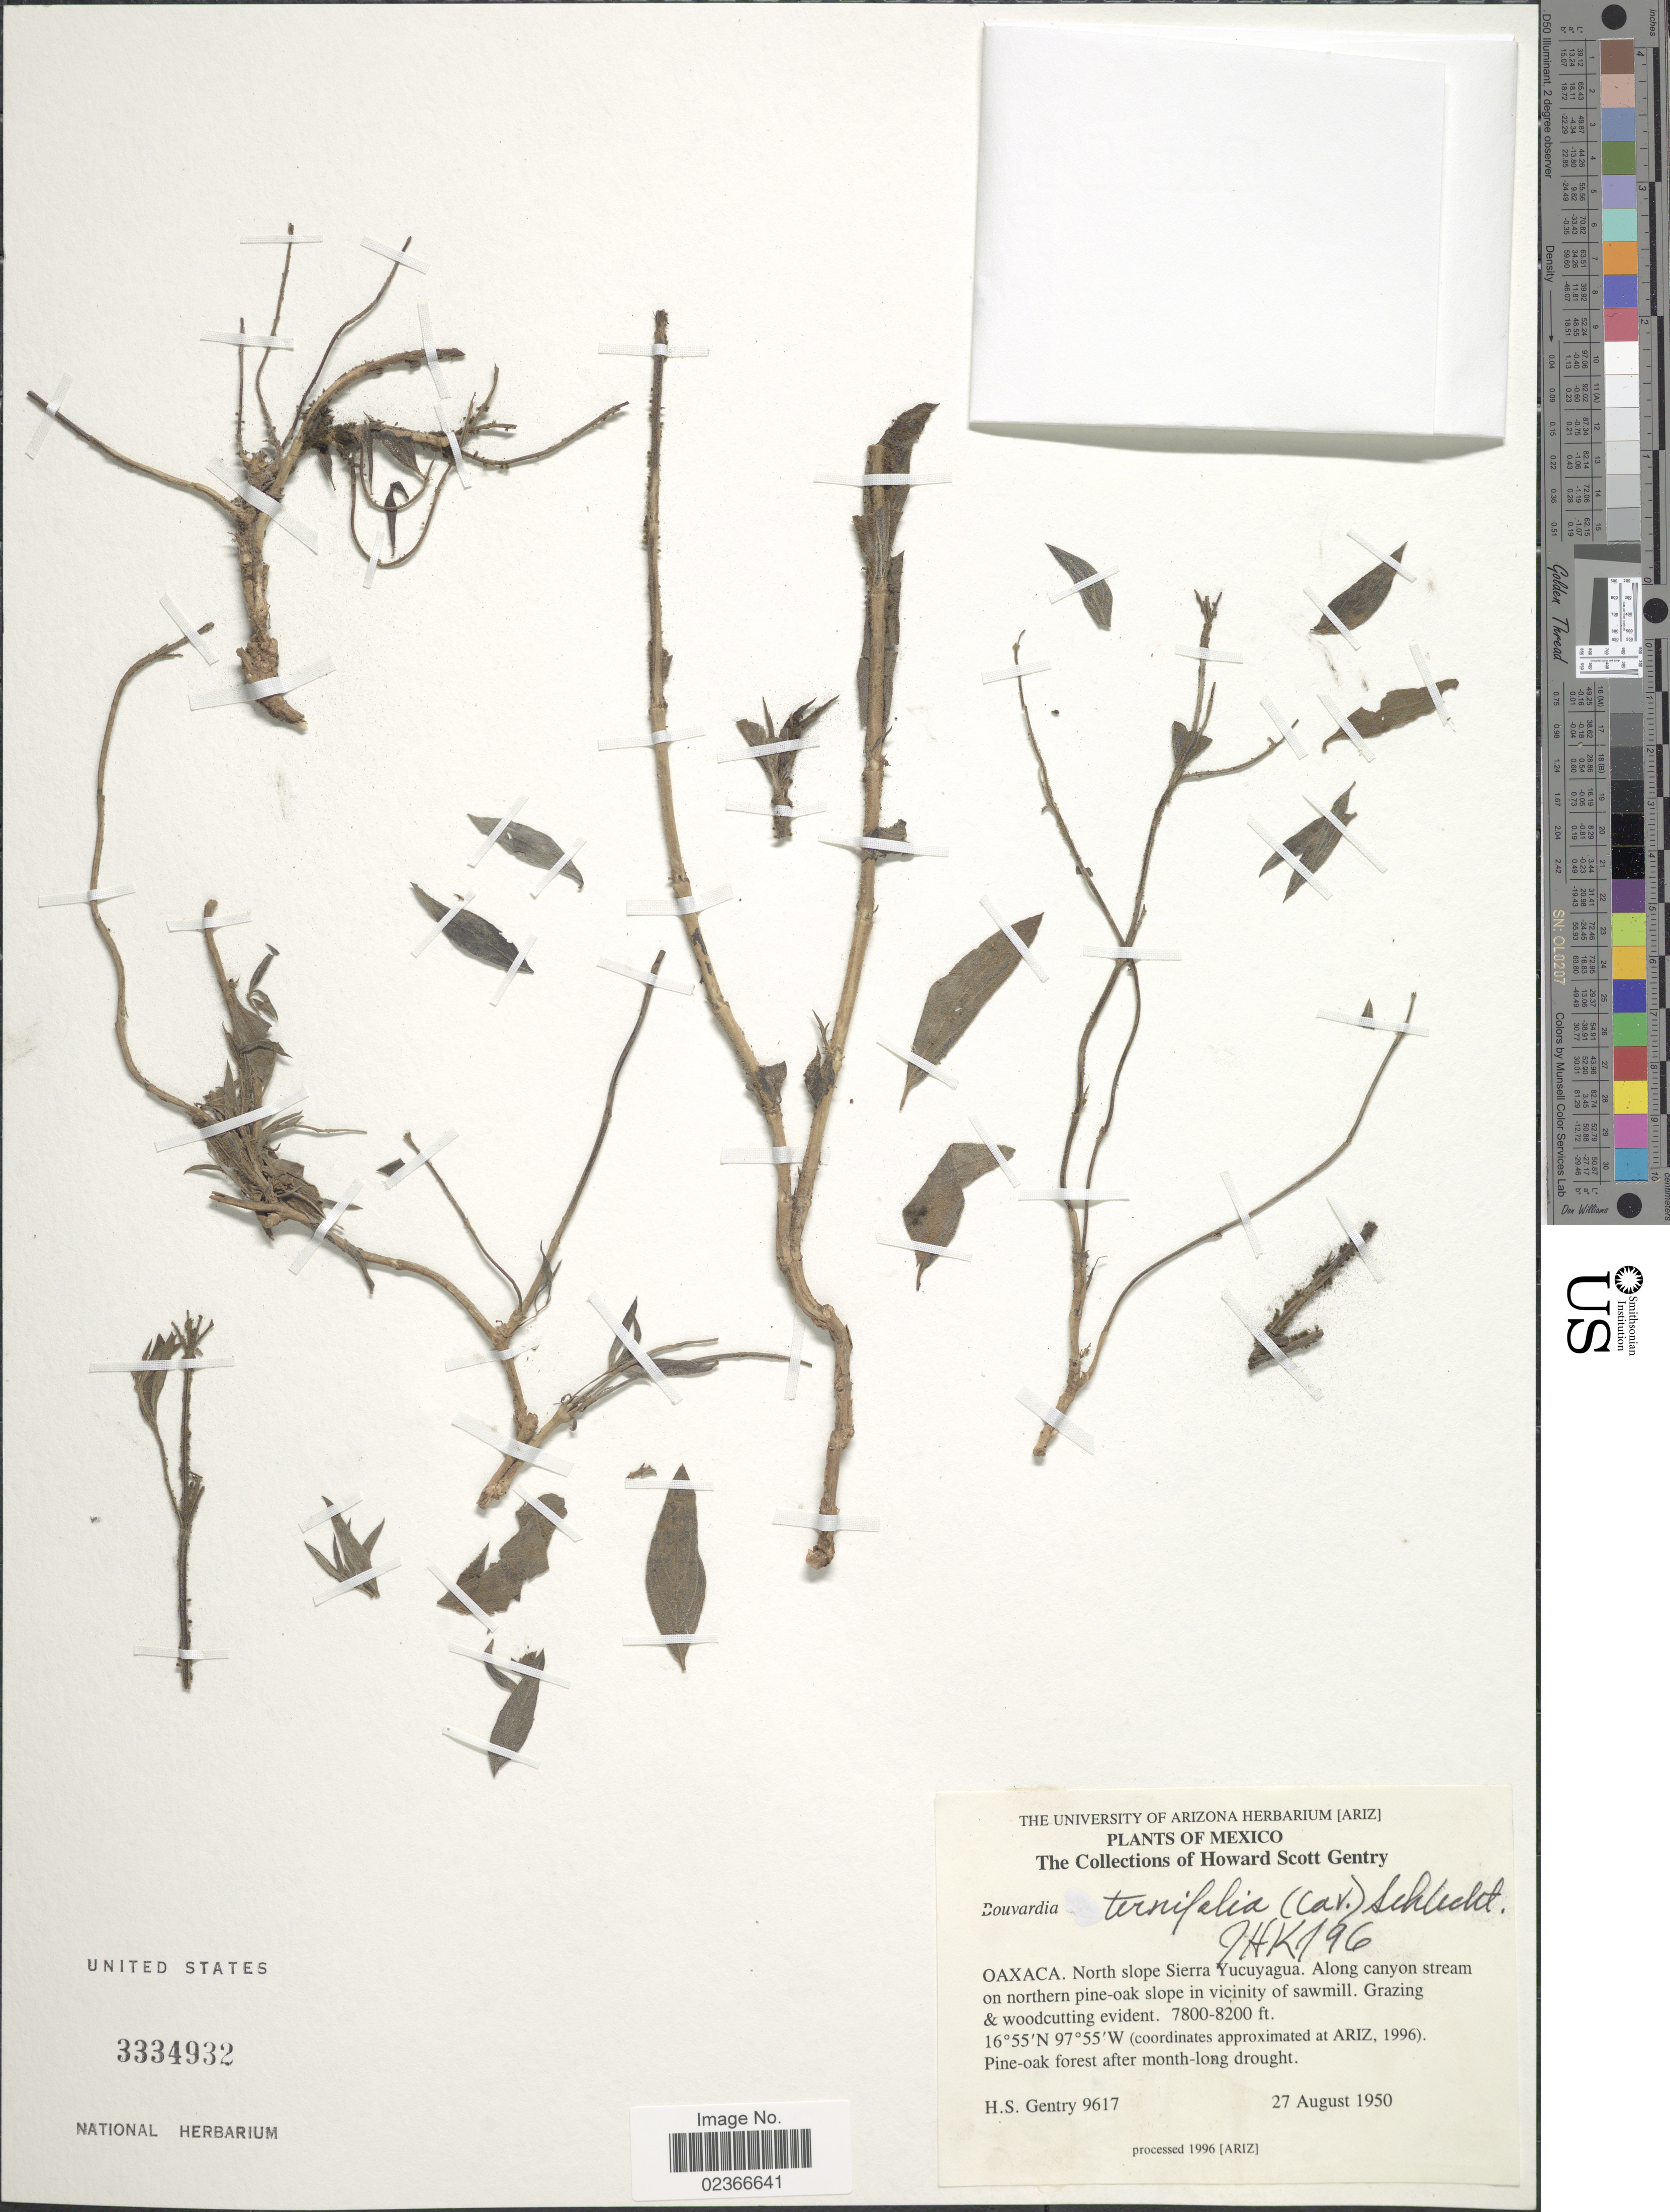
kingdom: Plantae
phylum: Tracheophyta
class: Magnoliopsida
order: Gentianales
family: Rubiaceae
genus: Bouvardia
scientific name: Bouvardia ternifolia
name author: (Cav.) Schltdl.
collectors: H. S. Gentry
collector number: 9617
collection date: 1950-08-27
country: Mexico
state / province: Oaxaca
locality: North slope Sierra Yucuyagua. Along canyon stream on northern pine-oak slope in vicinity of sawmill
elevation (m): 2377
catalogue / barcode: US 3334932